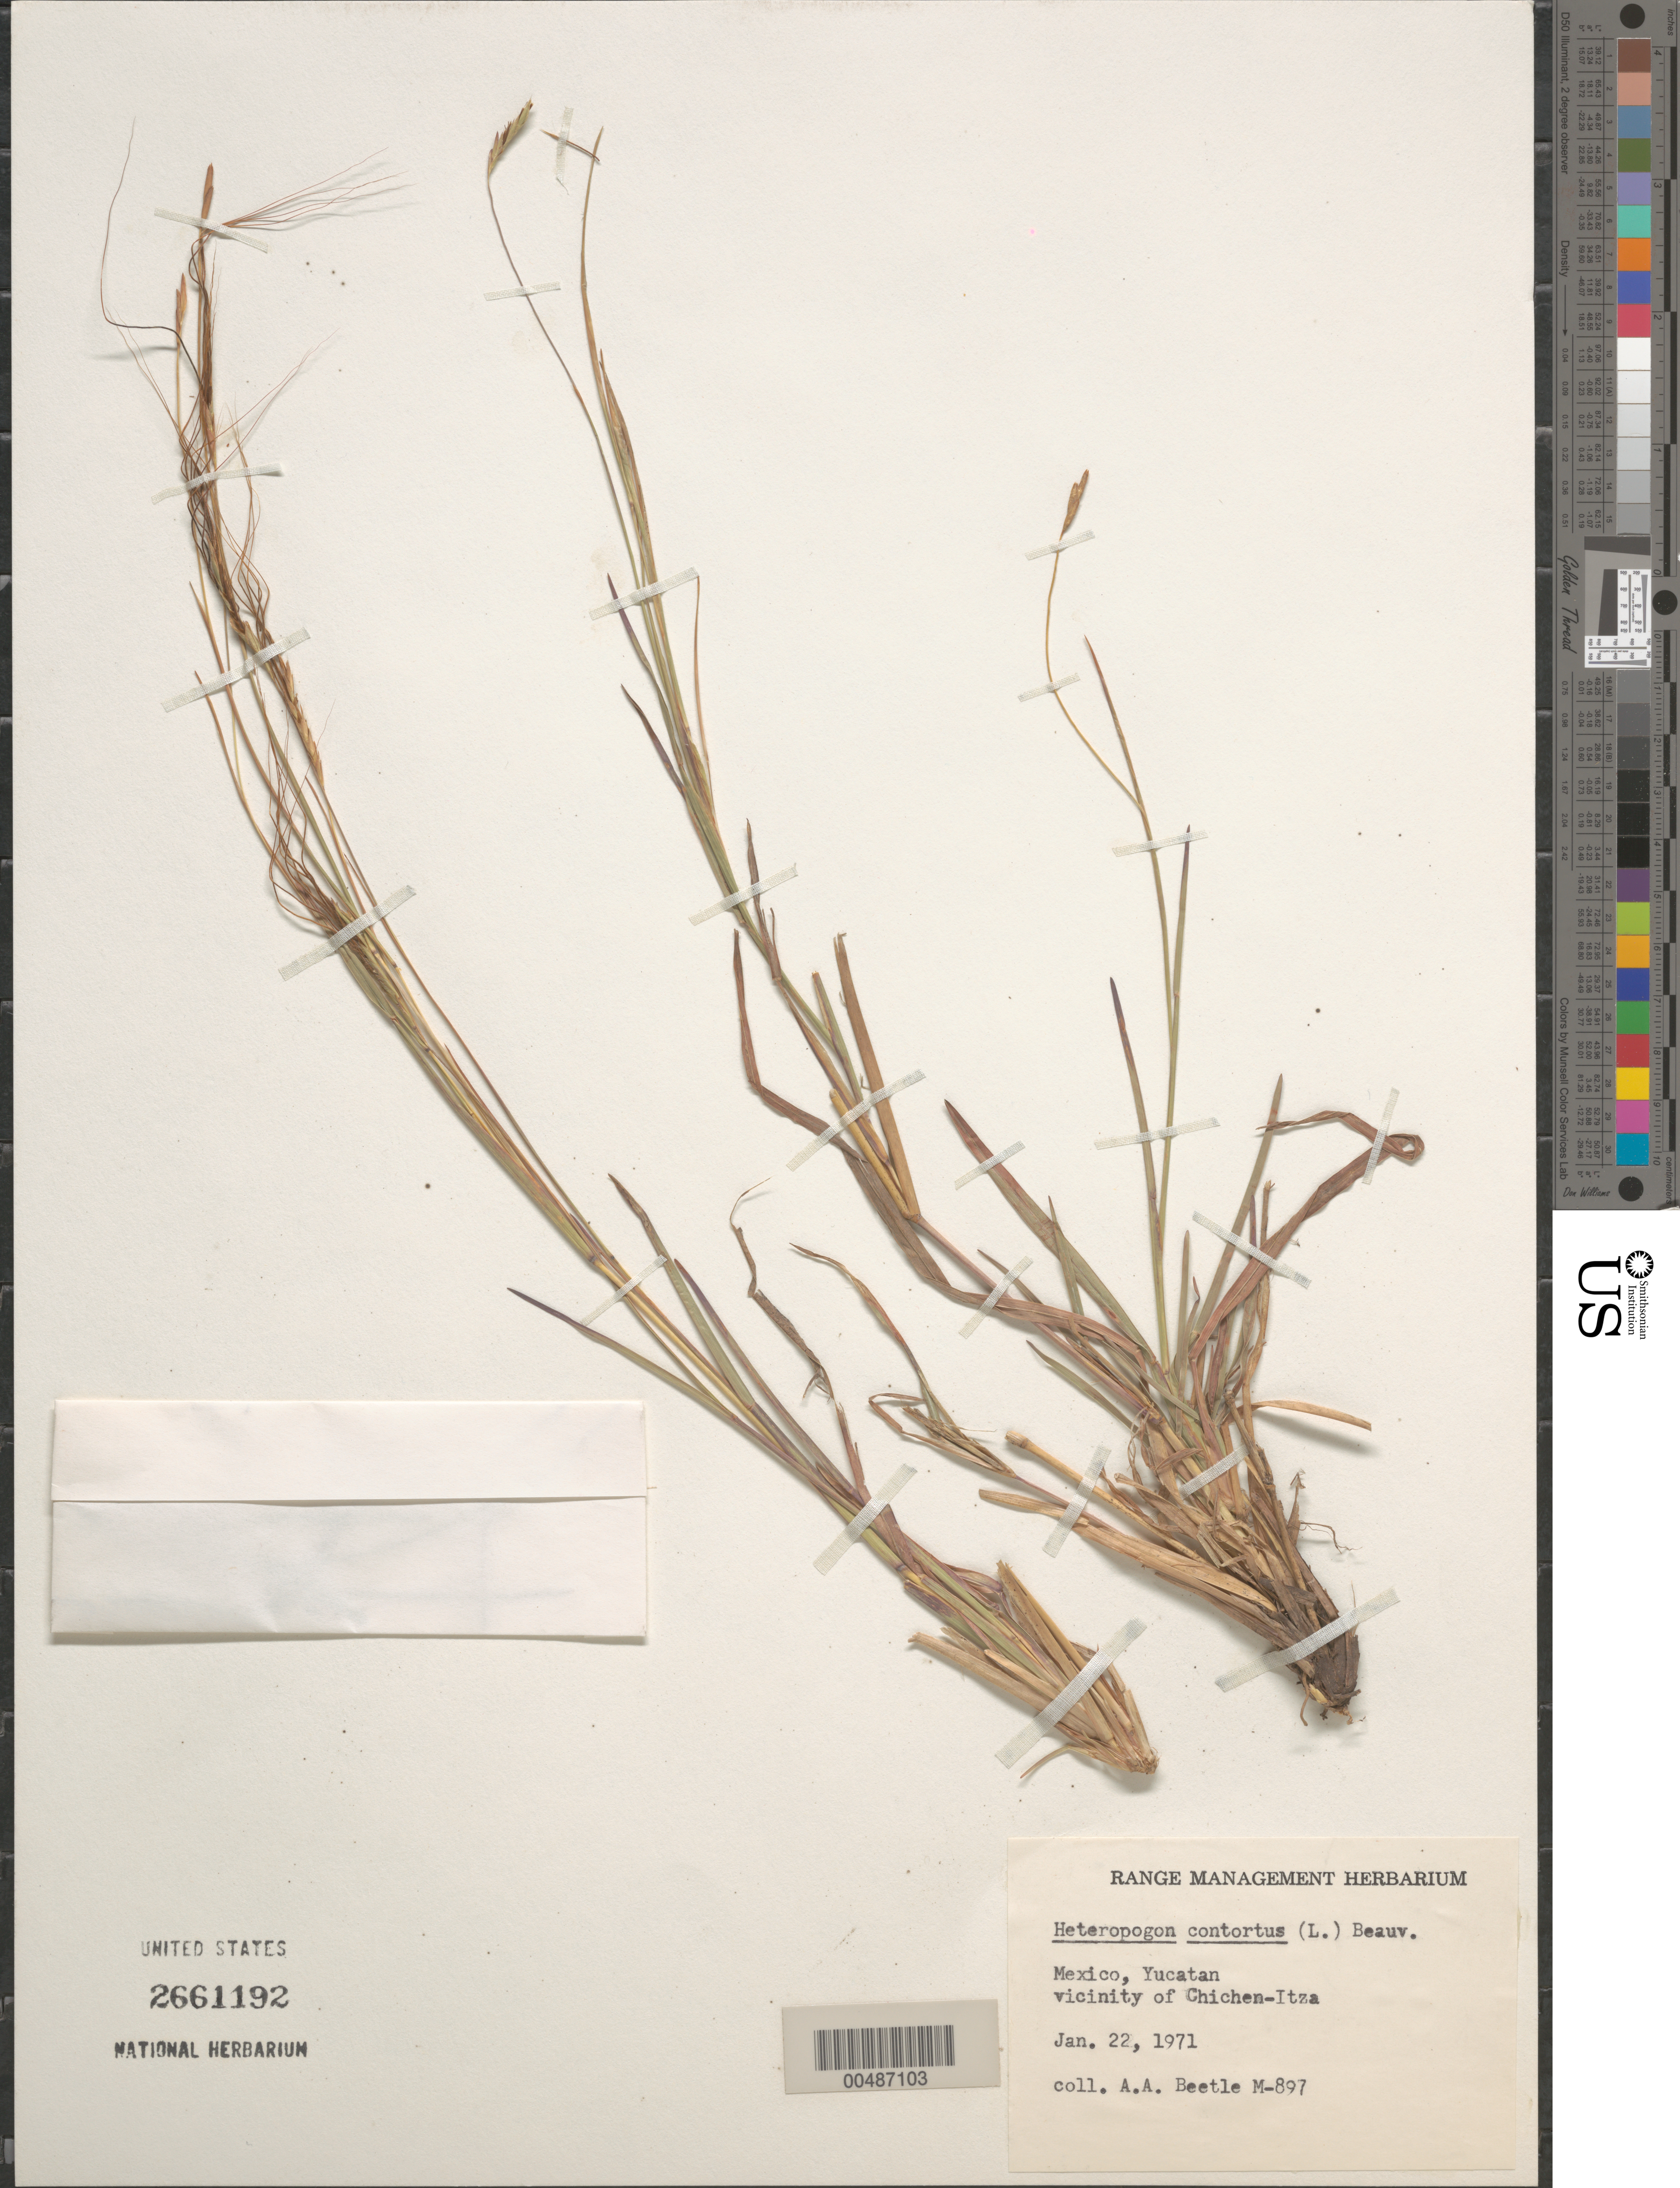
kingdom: Plantae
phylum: Tracheophyta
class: Liliopsida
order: Poales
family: Poaceae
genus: Heteropogon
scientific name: Heteropogon contortus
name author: (L.) P. Beauv. ex Roem. & Schult.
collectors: A. A. Beetle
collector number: M-187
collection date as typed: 22 Jan 1971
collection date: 1971-01-22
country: Mexico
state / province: Yucatan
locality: Vicinity of Chichen-Itza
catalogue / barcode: US 2661192